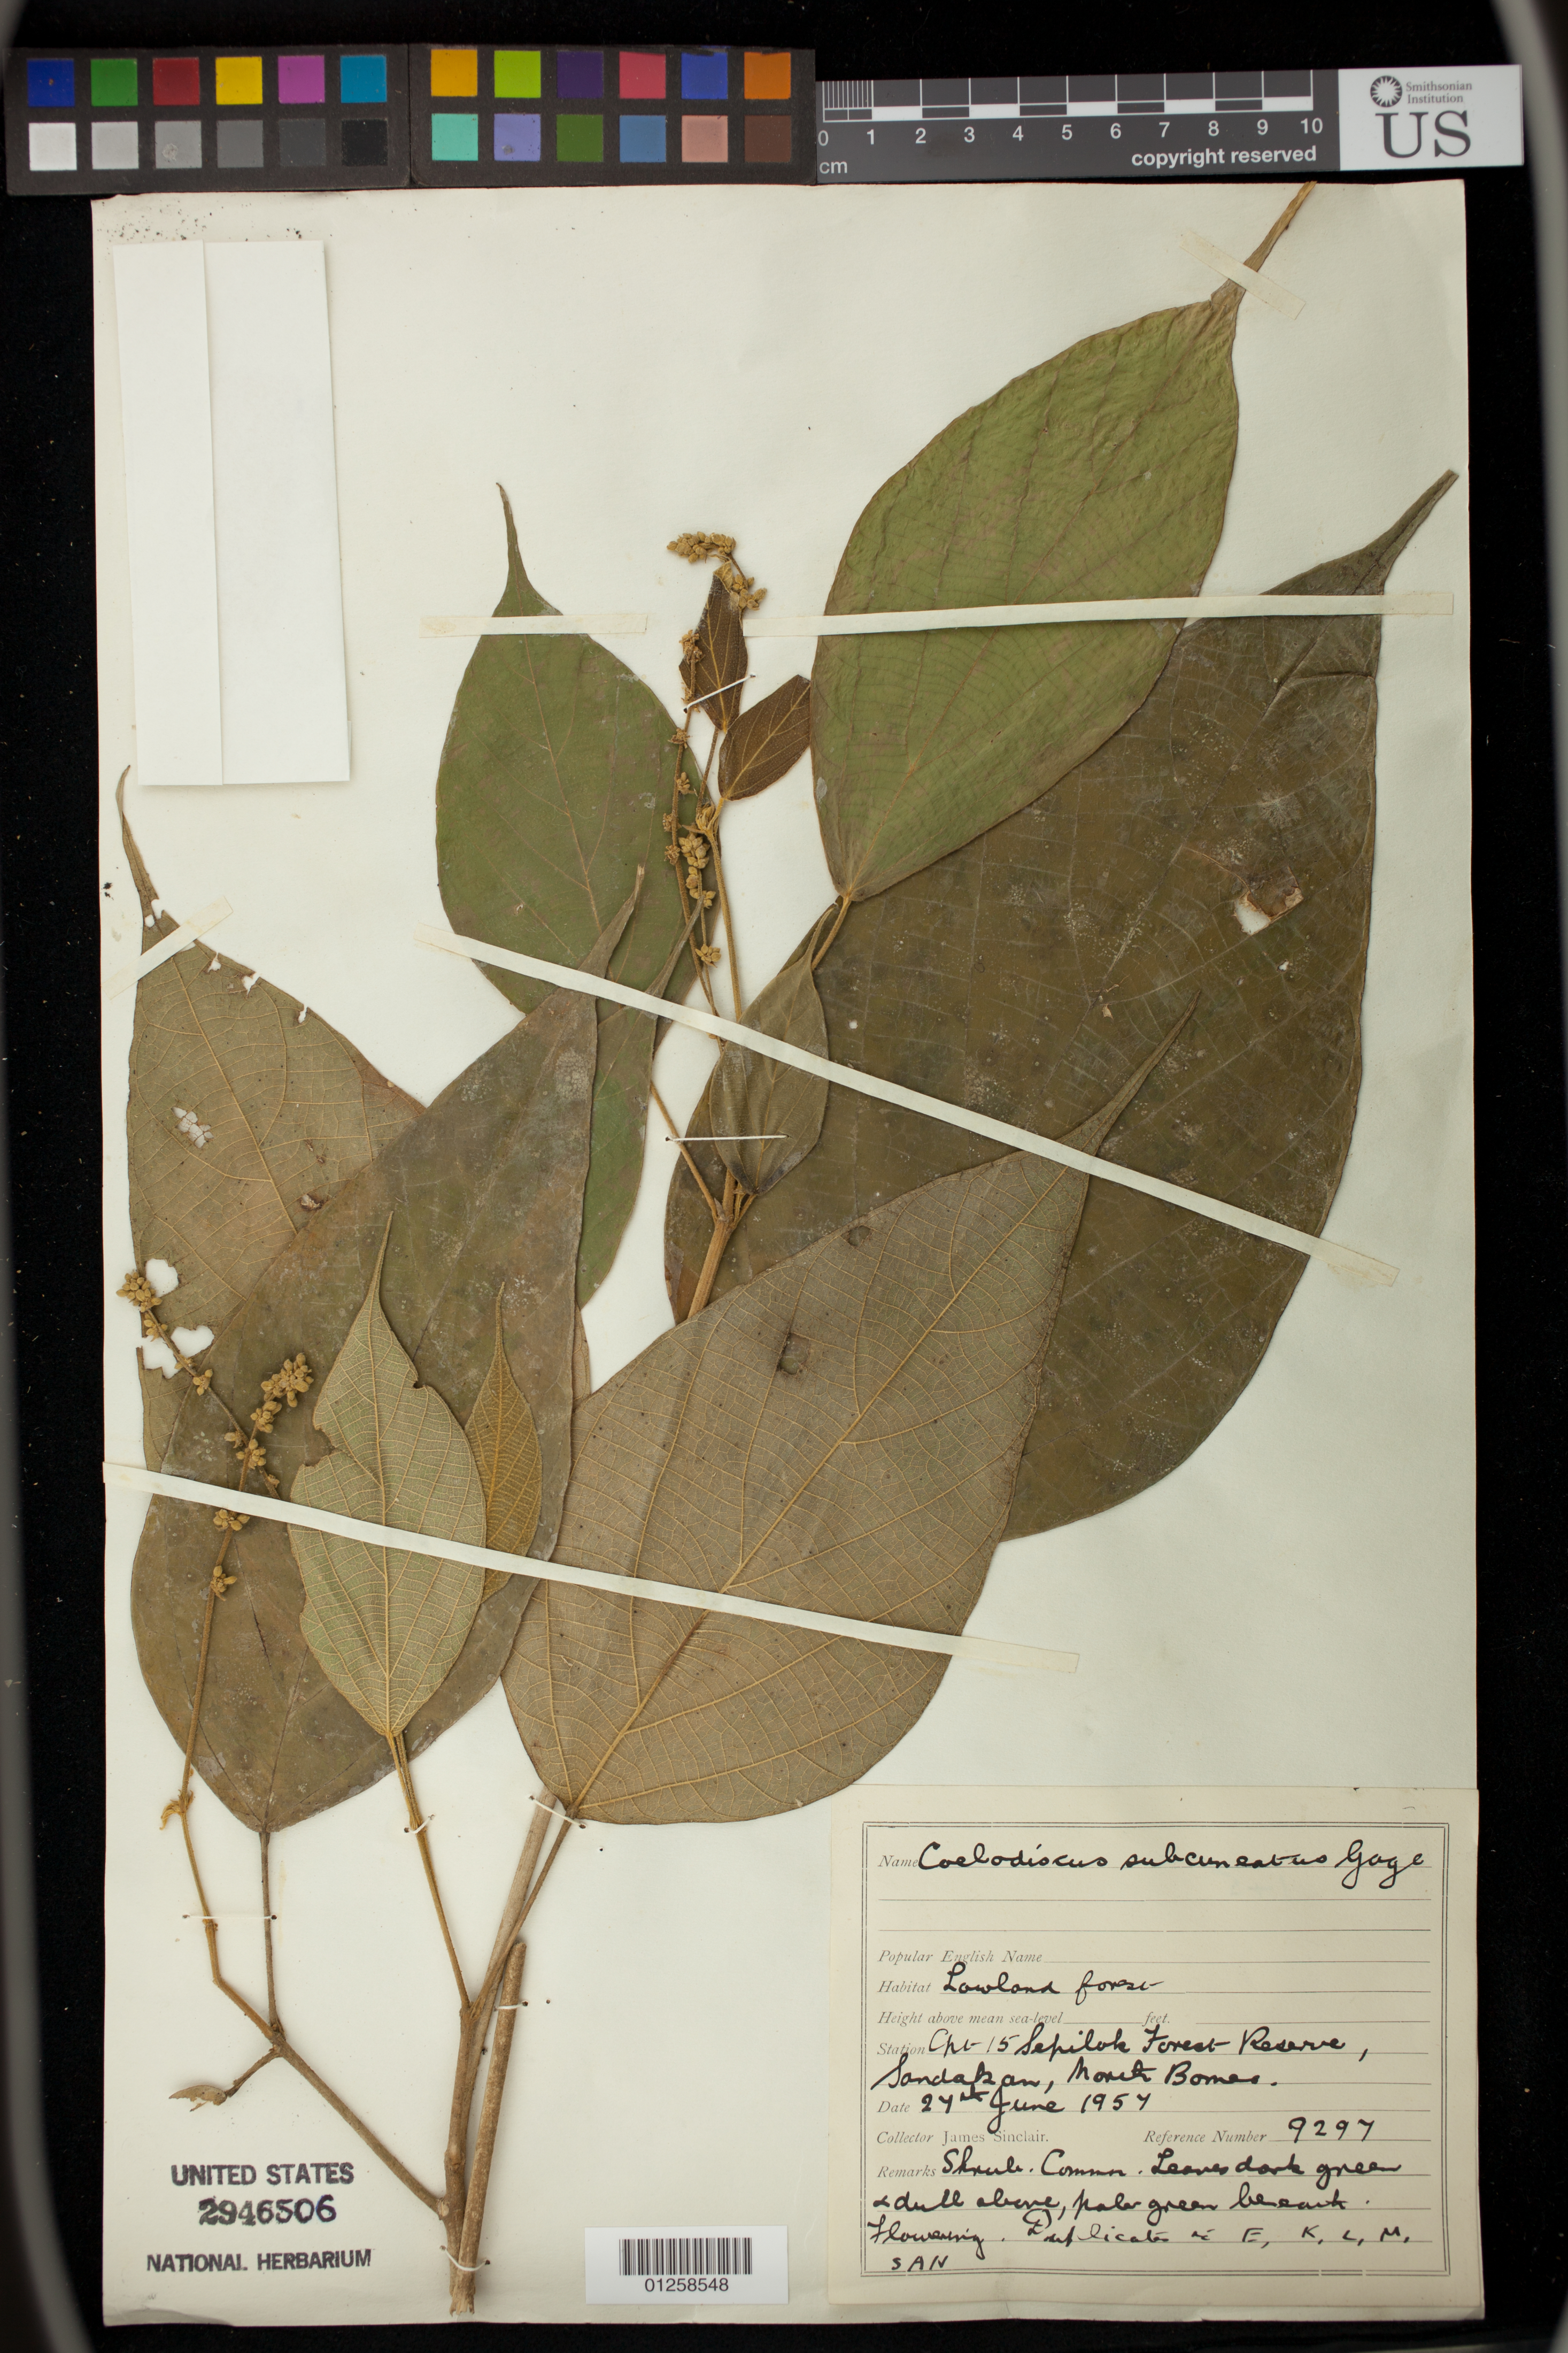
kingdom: Plantae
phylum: Tracheophyta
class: Magnoliopsida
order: Malpighiales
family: Euphorbiaceae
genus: Mallotus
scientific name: Mallotus subcuneatus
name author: (Gage) Airy Shaw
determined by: (US) Smithsonian Institution - National Museum of Natural History - Department of Botany (UNITED STATES)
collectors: J. Sinclair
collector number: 9297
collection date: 1957-06-27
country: Malaysia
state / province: Sabah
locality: Chi 15 Sepilok Forest Reserve, Sandakan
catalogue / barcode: US 2946506